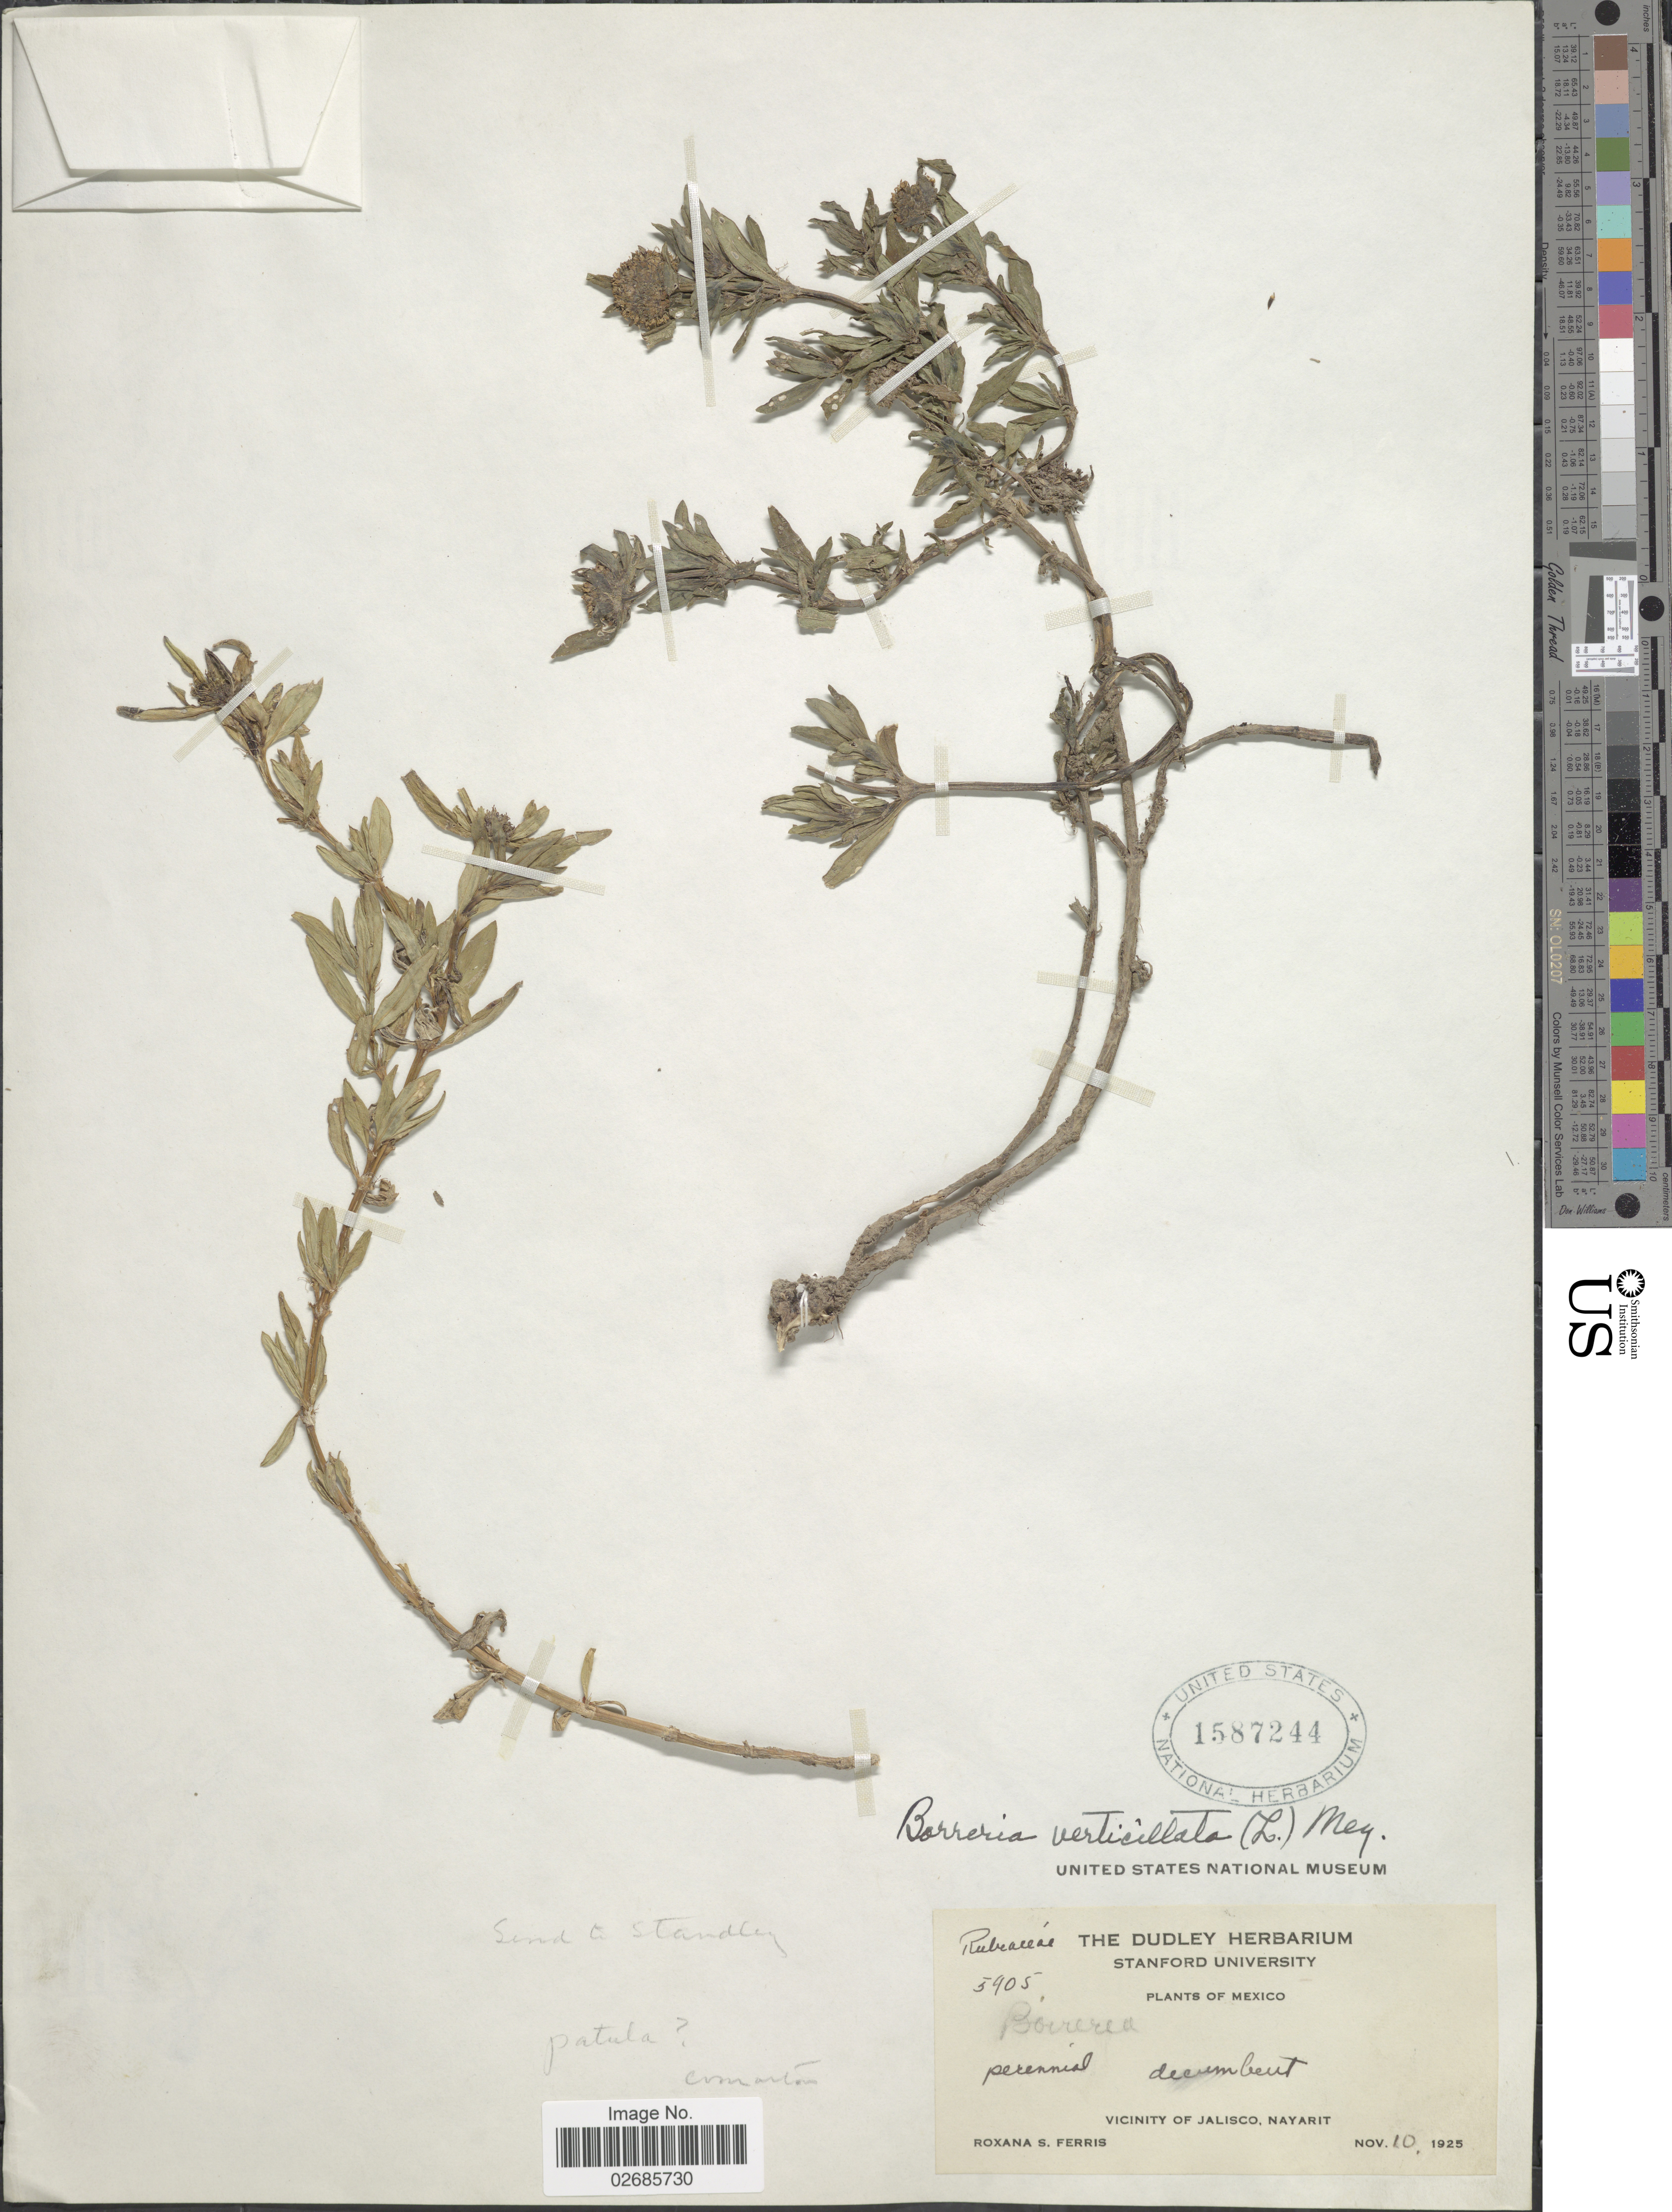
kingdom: Plantae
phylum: Tracheophyta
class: Magnoliopsida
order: Gentianales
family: Rubiaceae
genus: Borreria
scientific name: Borreria verticillata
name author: (L.) G. Mey.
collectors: R. S. Ferris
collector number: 5905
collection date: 1925-11-10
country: Mexico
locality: Vicinity of Jalisco, Nayarit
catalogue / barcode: US 1587244